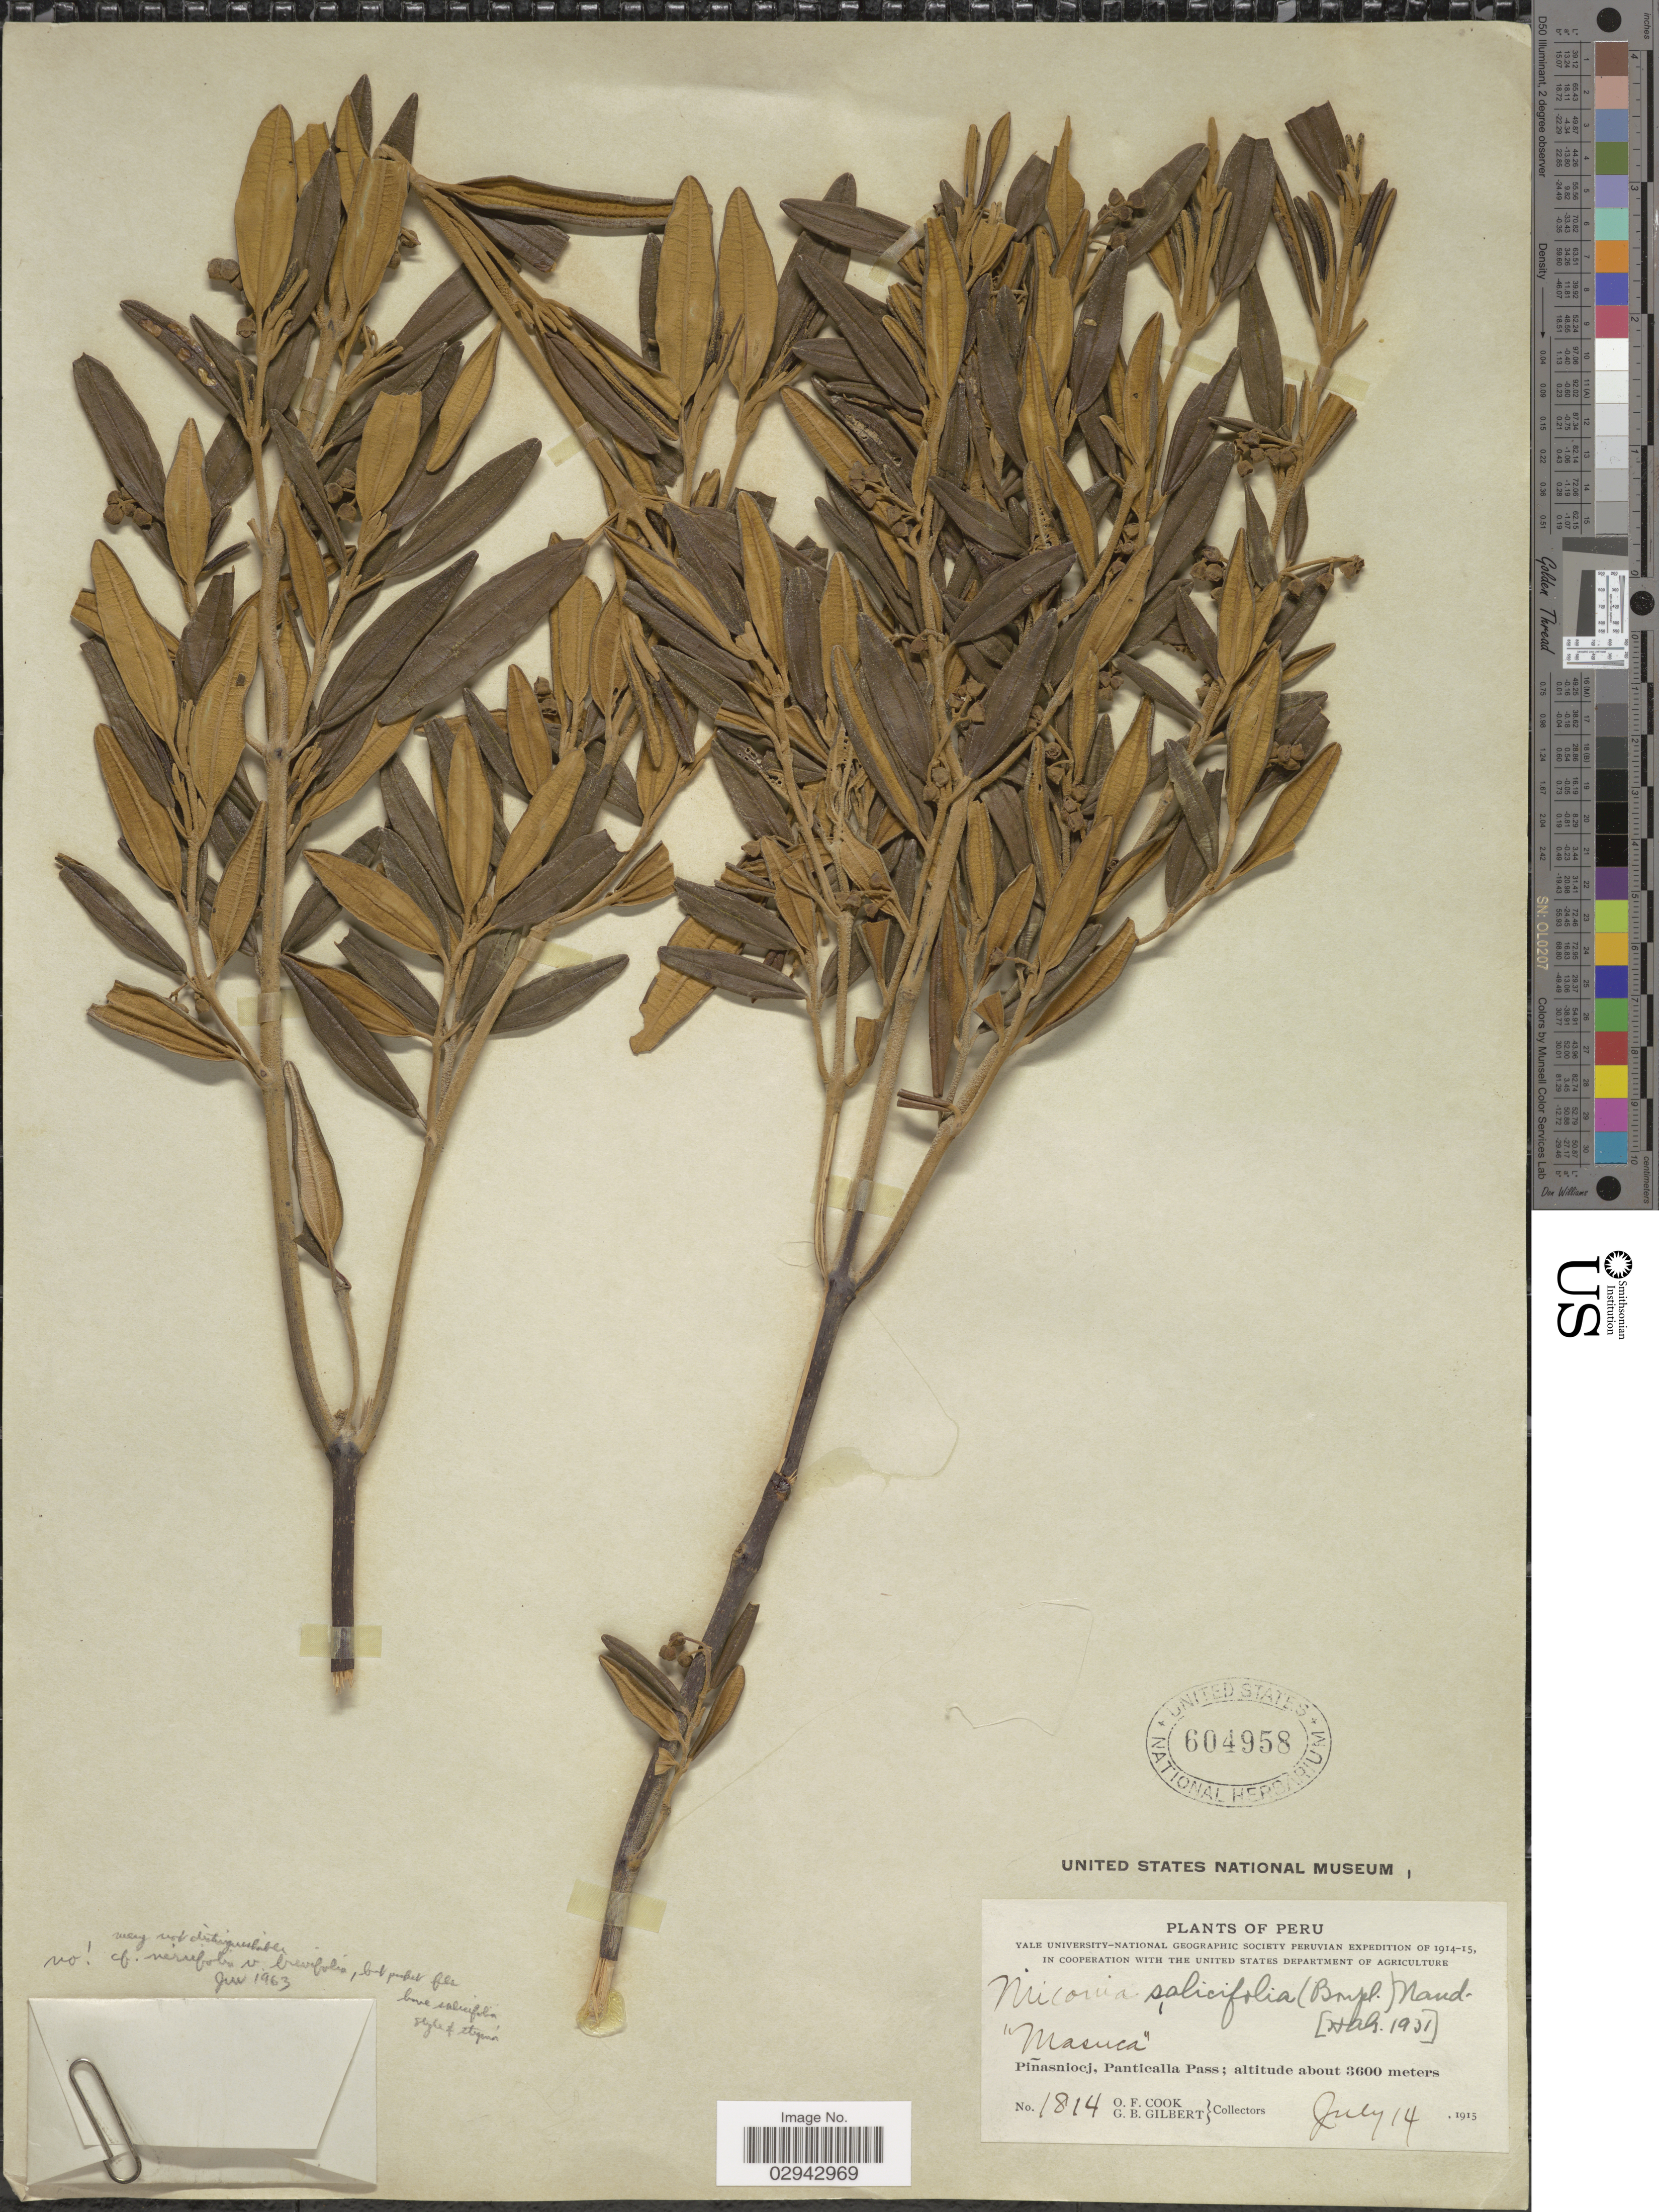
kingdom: Plantae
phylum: Tracheophyta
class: Magnoliopsida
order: Myrtales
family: Melastomataceae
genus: Miconia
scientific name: Miconia salicifolia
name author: (Bonpl.) Naudin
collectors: O. F. Cook & G. B. Gilbert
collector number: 1814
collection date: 1915-07-14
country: Peru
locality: Piñasniocj, Panticalla Pass.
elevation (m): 3600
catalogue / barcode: US 604958